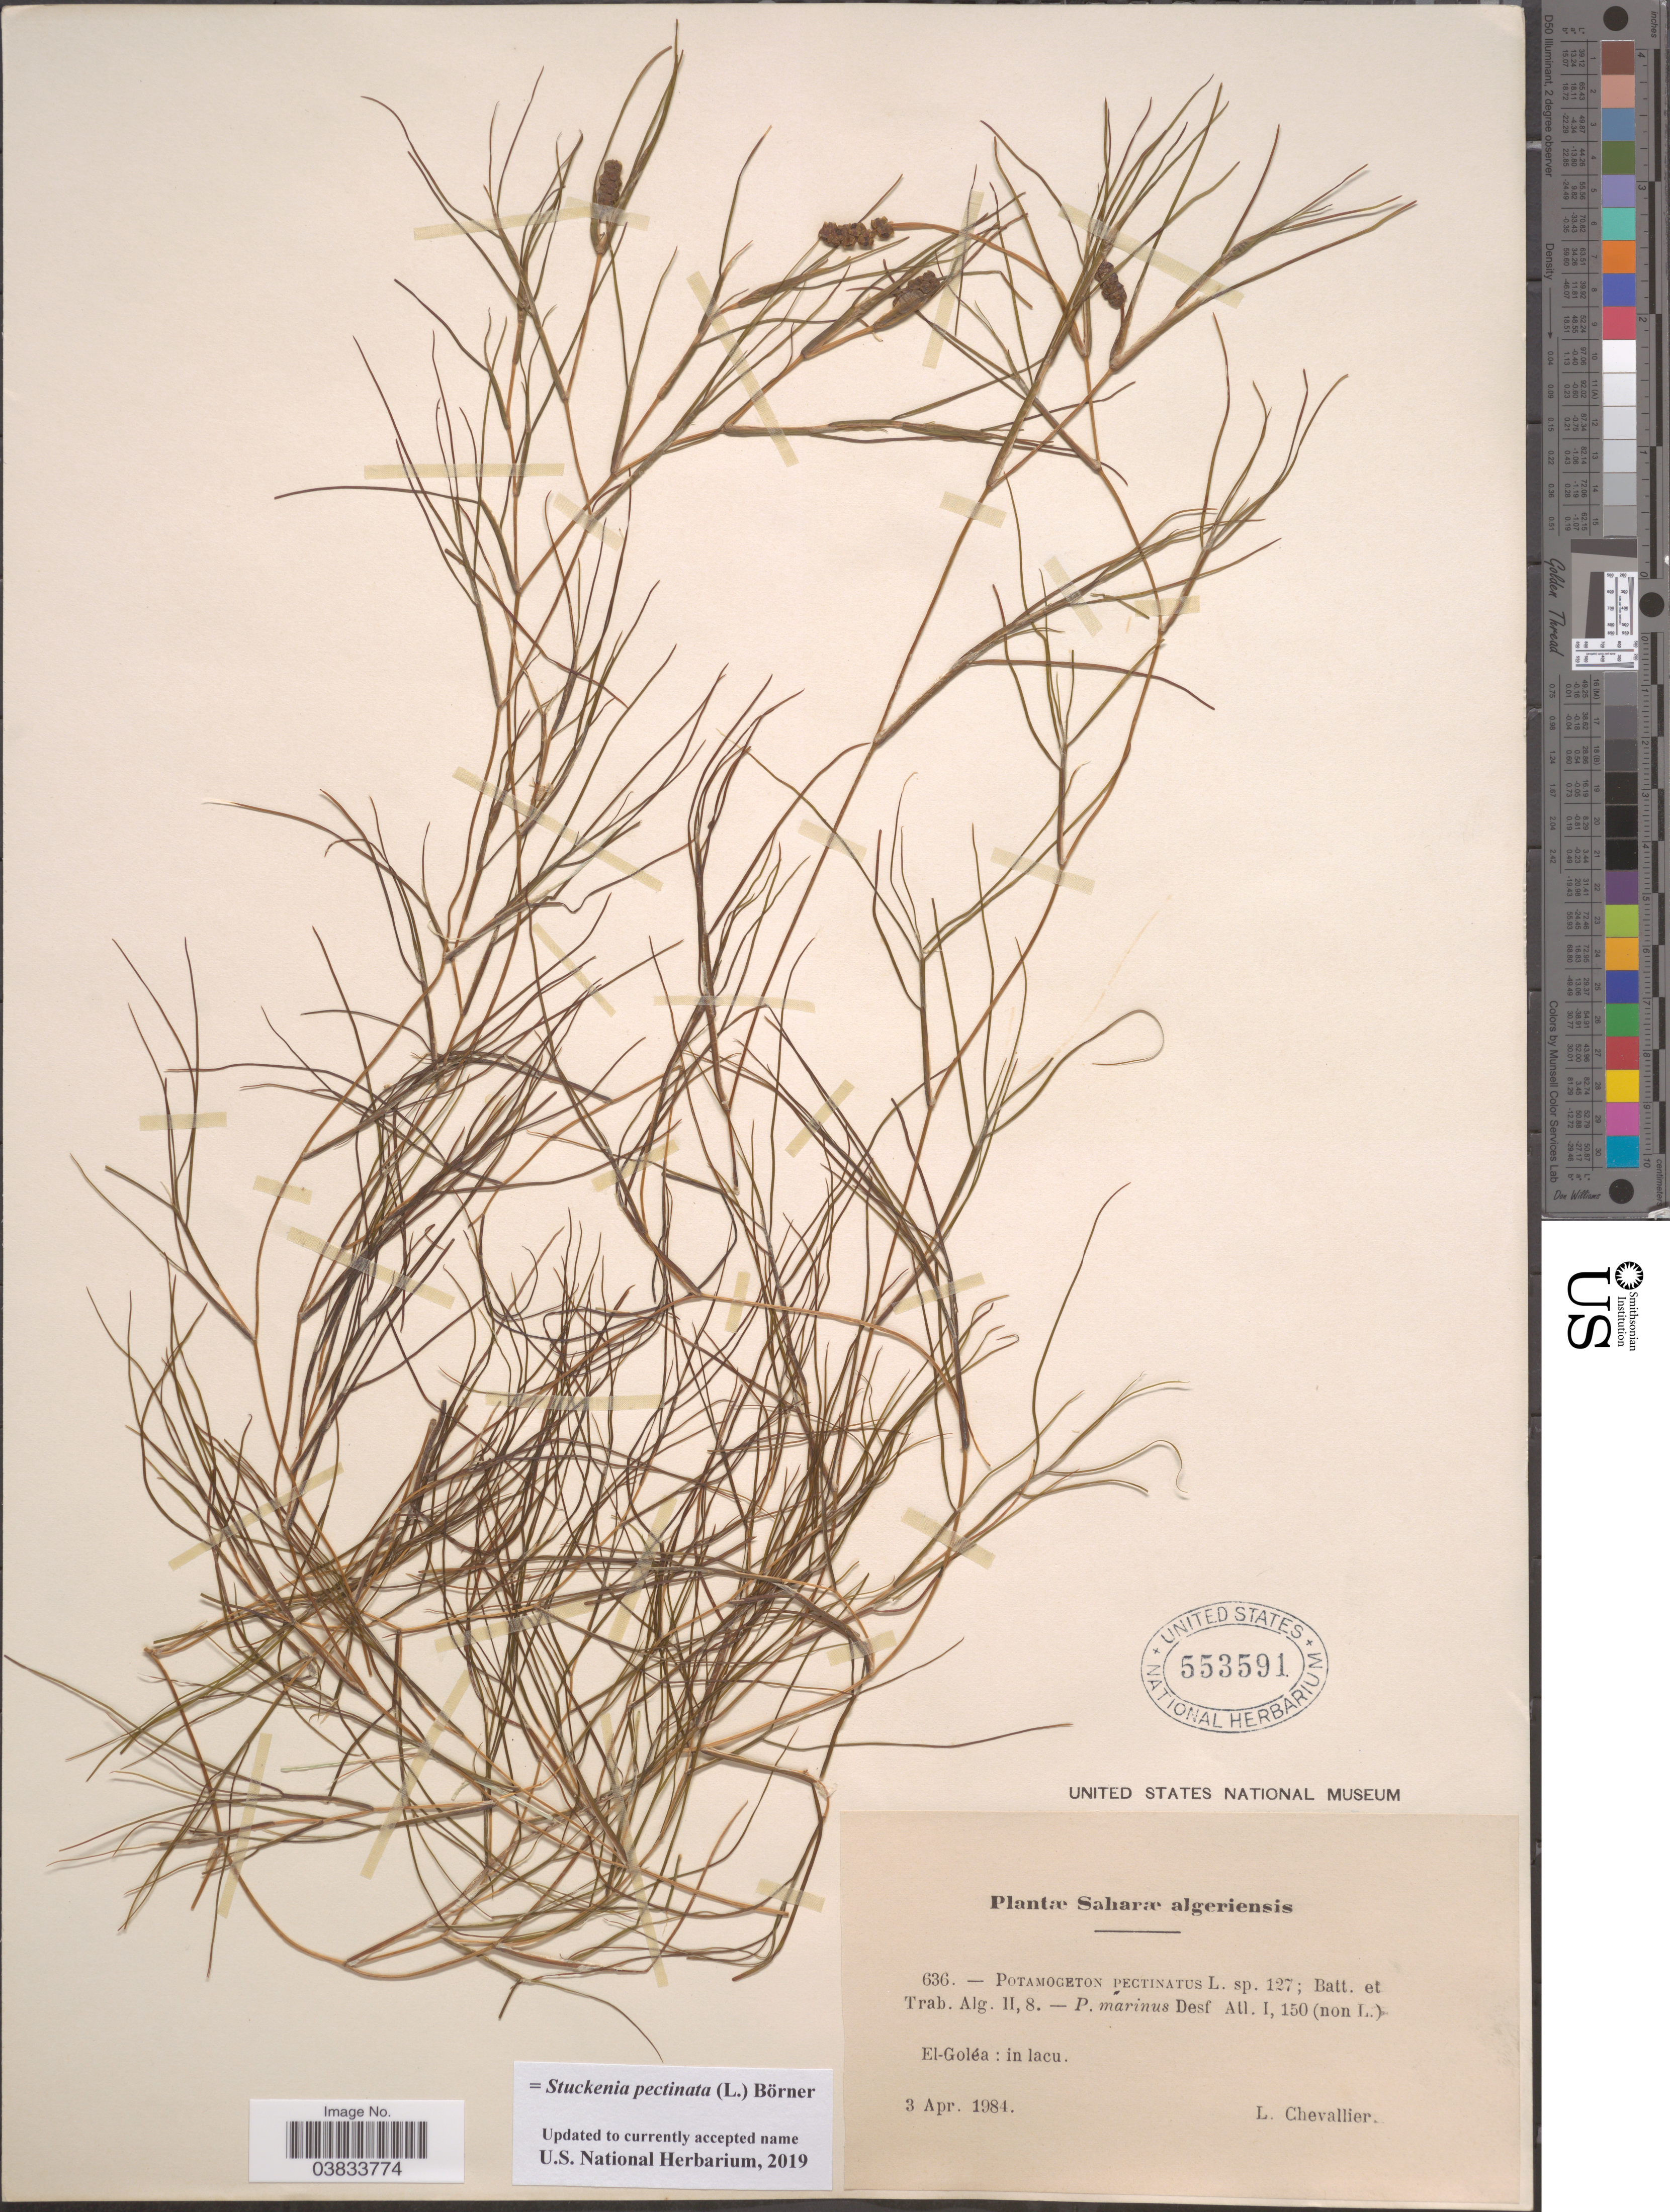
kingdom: Plantae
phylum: Tracheophyta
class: Liliopsida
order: Alismatales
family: Potamogetonaceae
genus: Stuckenia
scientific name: Stuckenia pectinata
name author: (L.) Börner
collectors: L. Chevallier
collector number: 636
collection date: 1984-04-03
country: Algeria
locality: Saharæ algeriensis. El-Goléa: in lacu.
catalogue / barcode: US 553591